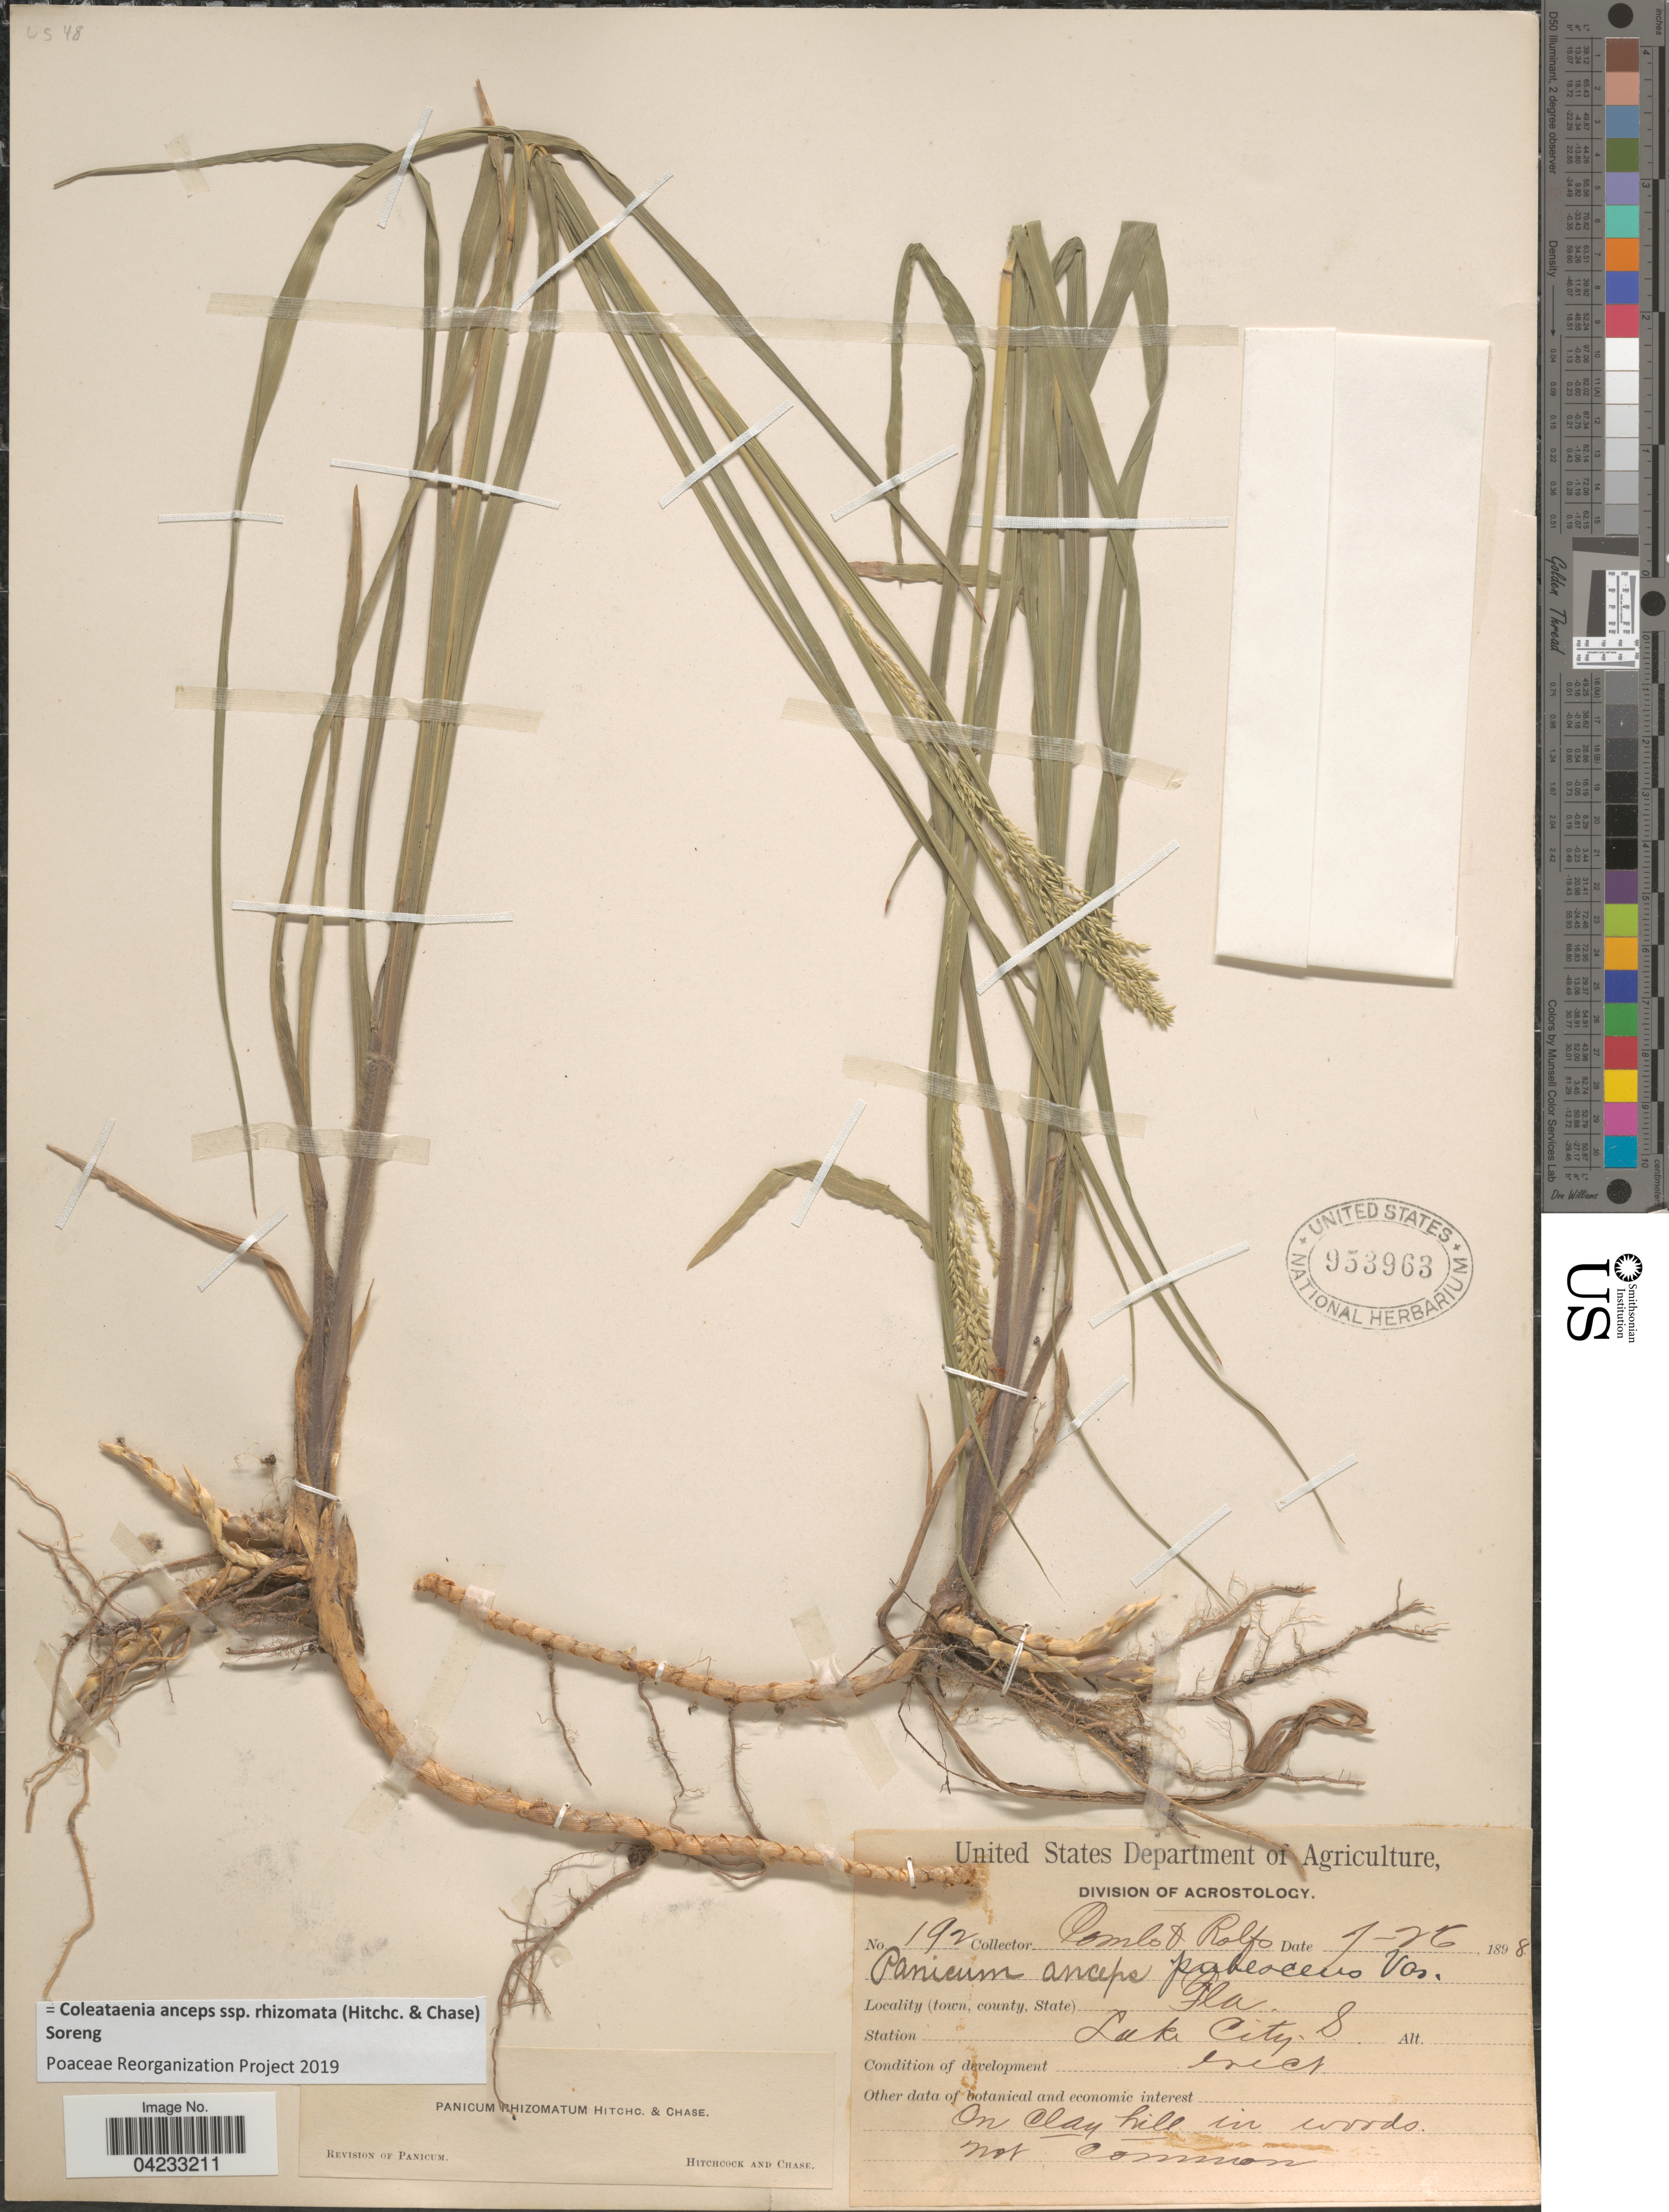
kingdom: Plantae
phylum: Tracheophyta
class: Liliopsida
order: Poales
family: Poaceae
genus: Coleataenia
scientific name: Coleataenia anceps subsp. rhizomata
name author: (Hitchc. & Chase) Soreng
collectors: -. Combs & Rolfs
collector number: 192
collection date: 1898-07-26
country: United States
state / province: Florida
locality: Lake City. S.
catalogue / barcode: US 953963